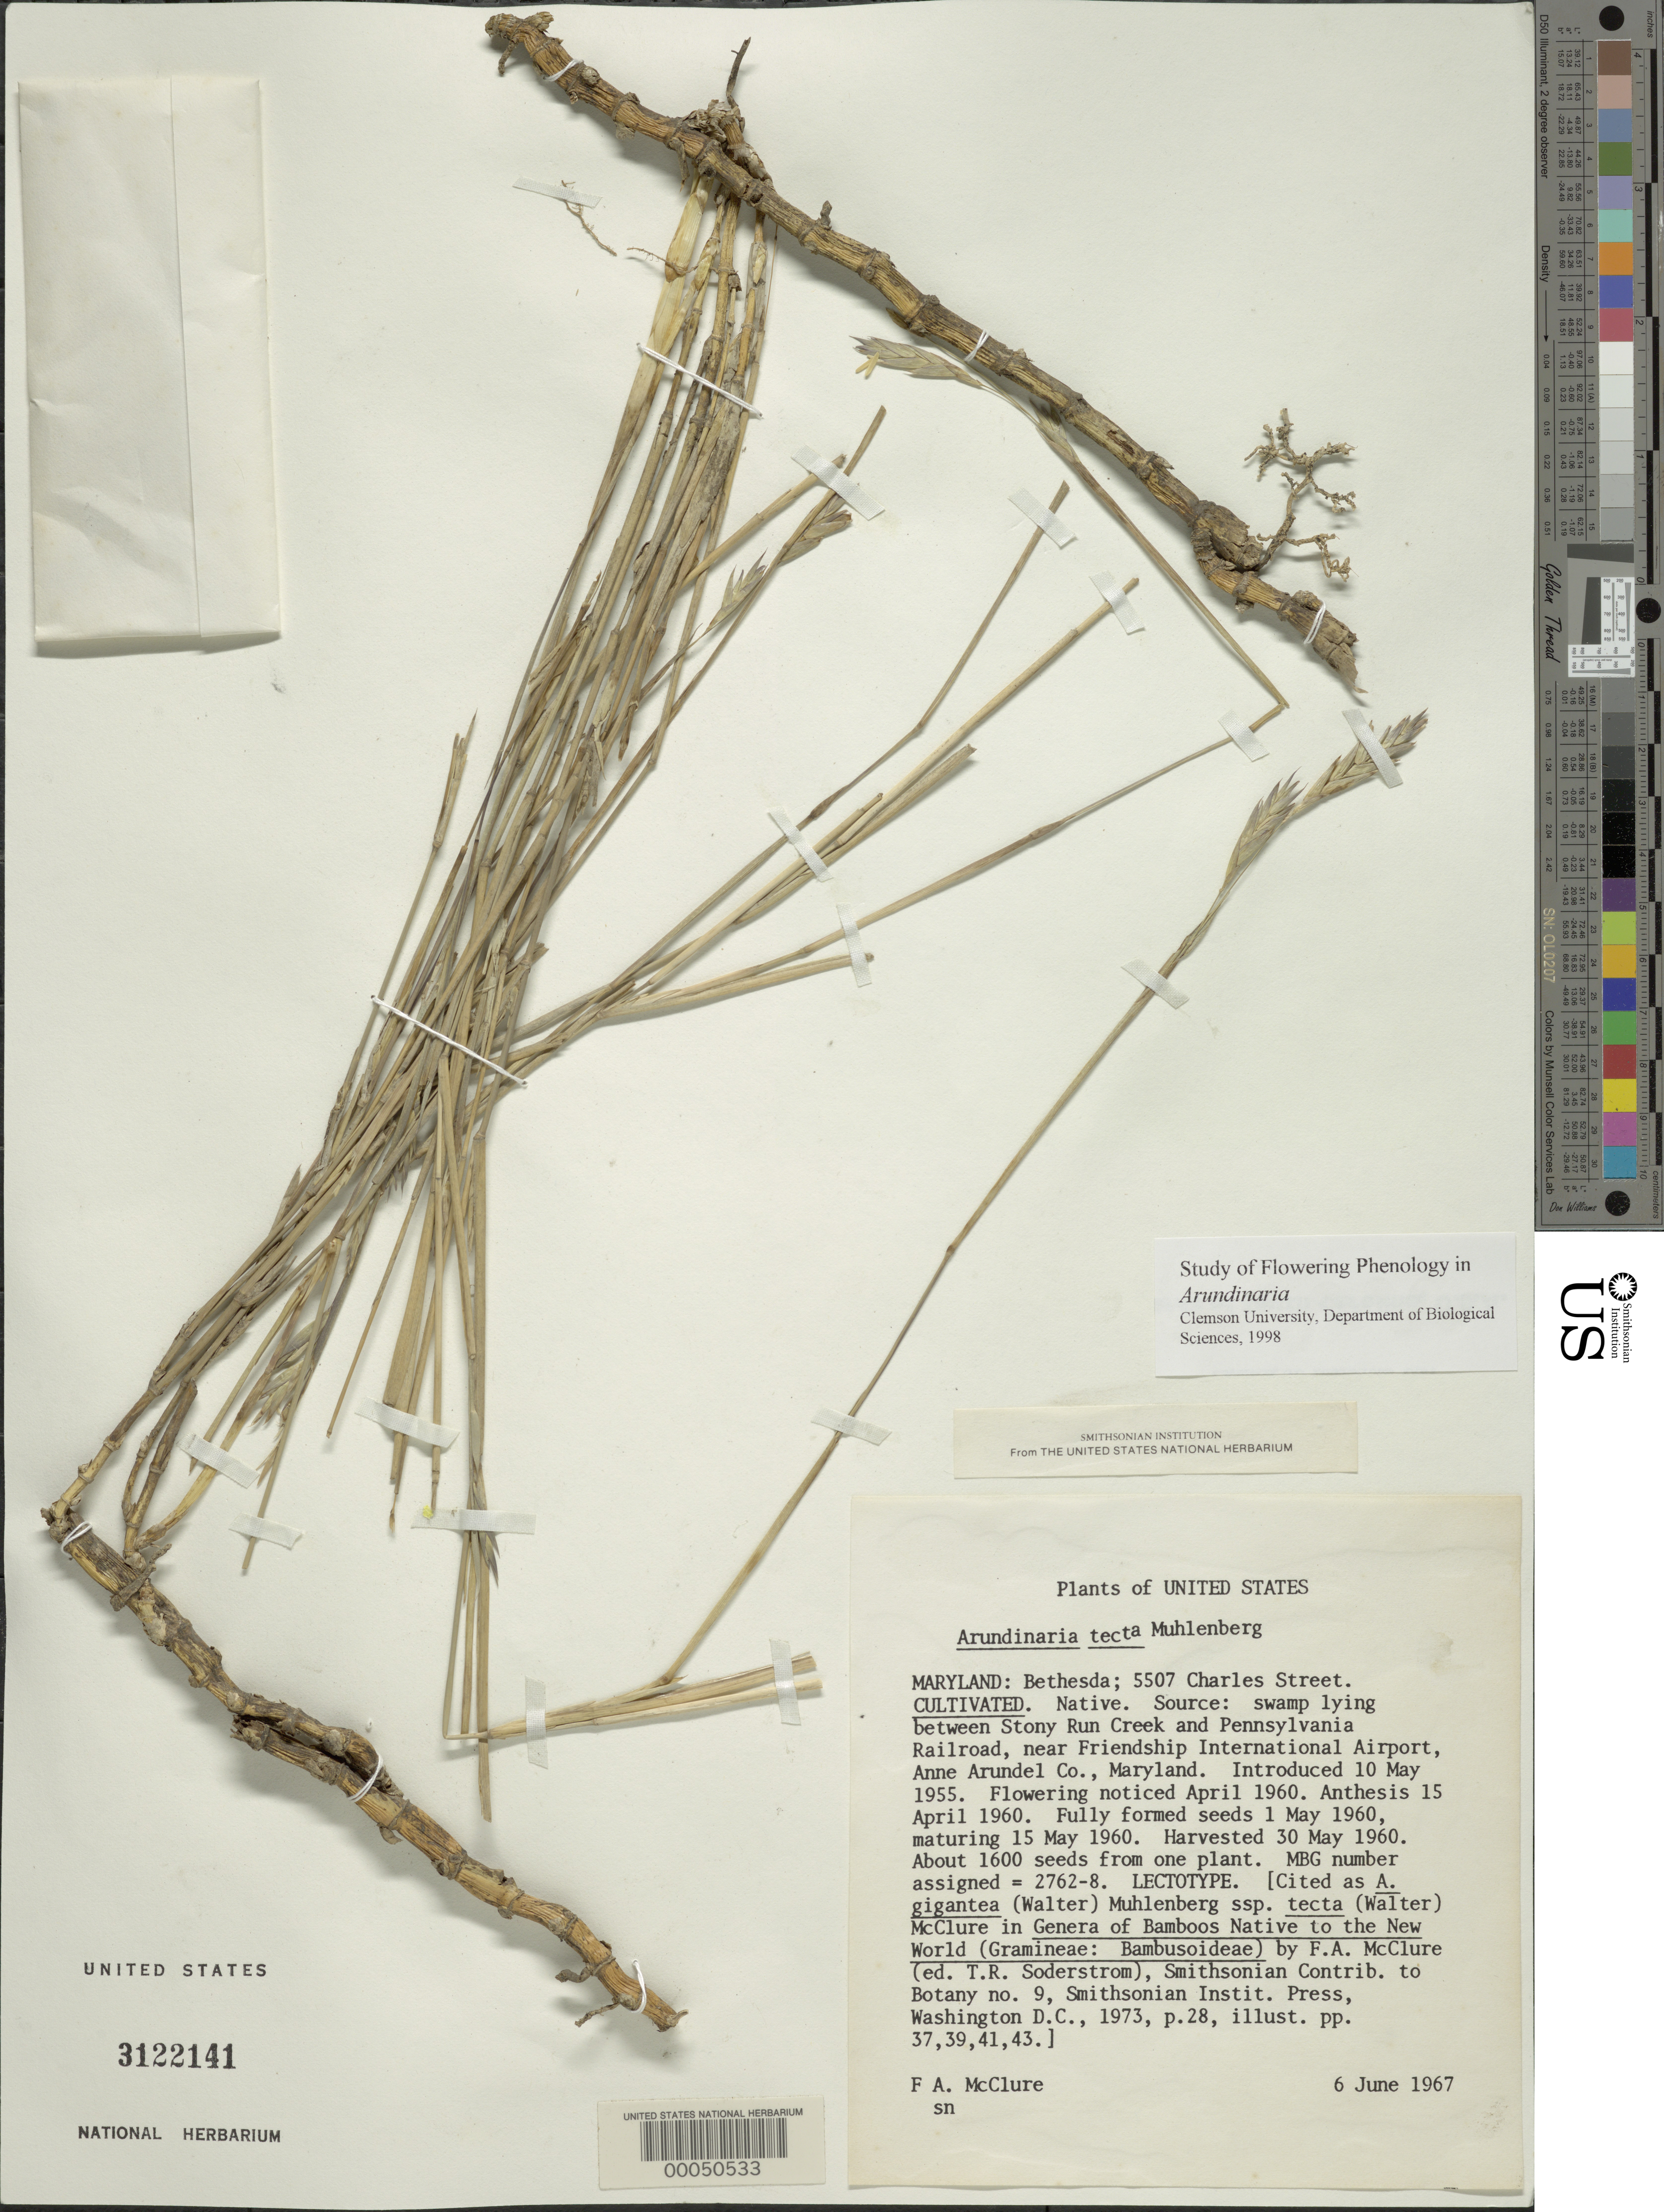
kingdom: Plantae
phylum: Tracheophyta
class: Liliopsida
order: Poales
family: Poaceae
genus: Arundinaria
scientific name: Arundinaria tecta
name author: (Walter) Muhl.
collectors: F. A. McClure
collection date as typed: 06 Jun 1967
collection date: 1967-06-06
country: United States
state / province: Maryland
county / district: Montgomery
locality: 5507 Charles Street, Bethesda (McClure's garden)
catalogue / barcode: US 3122141